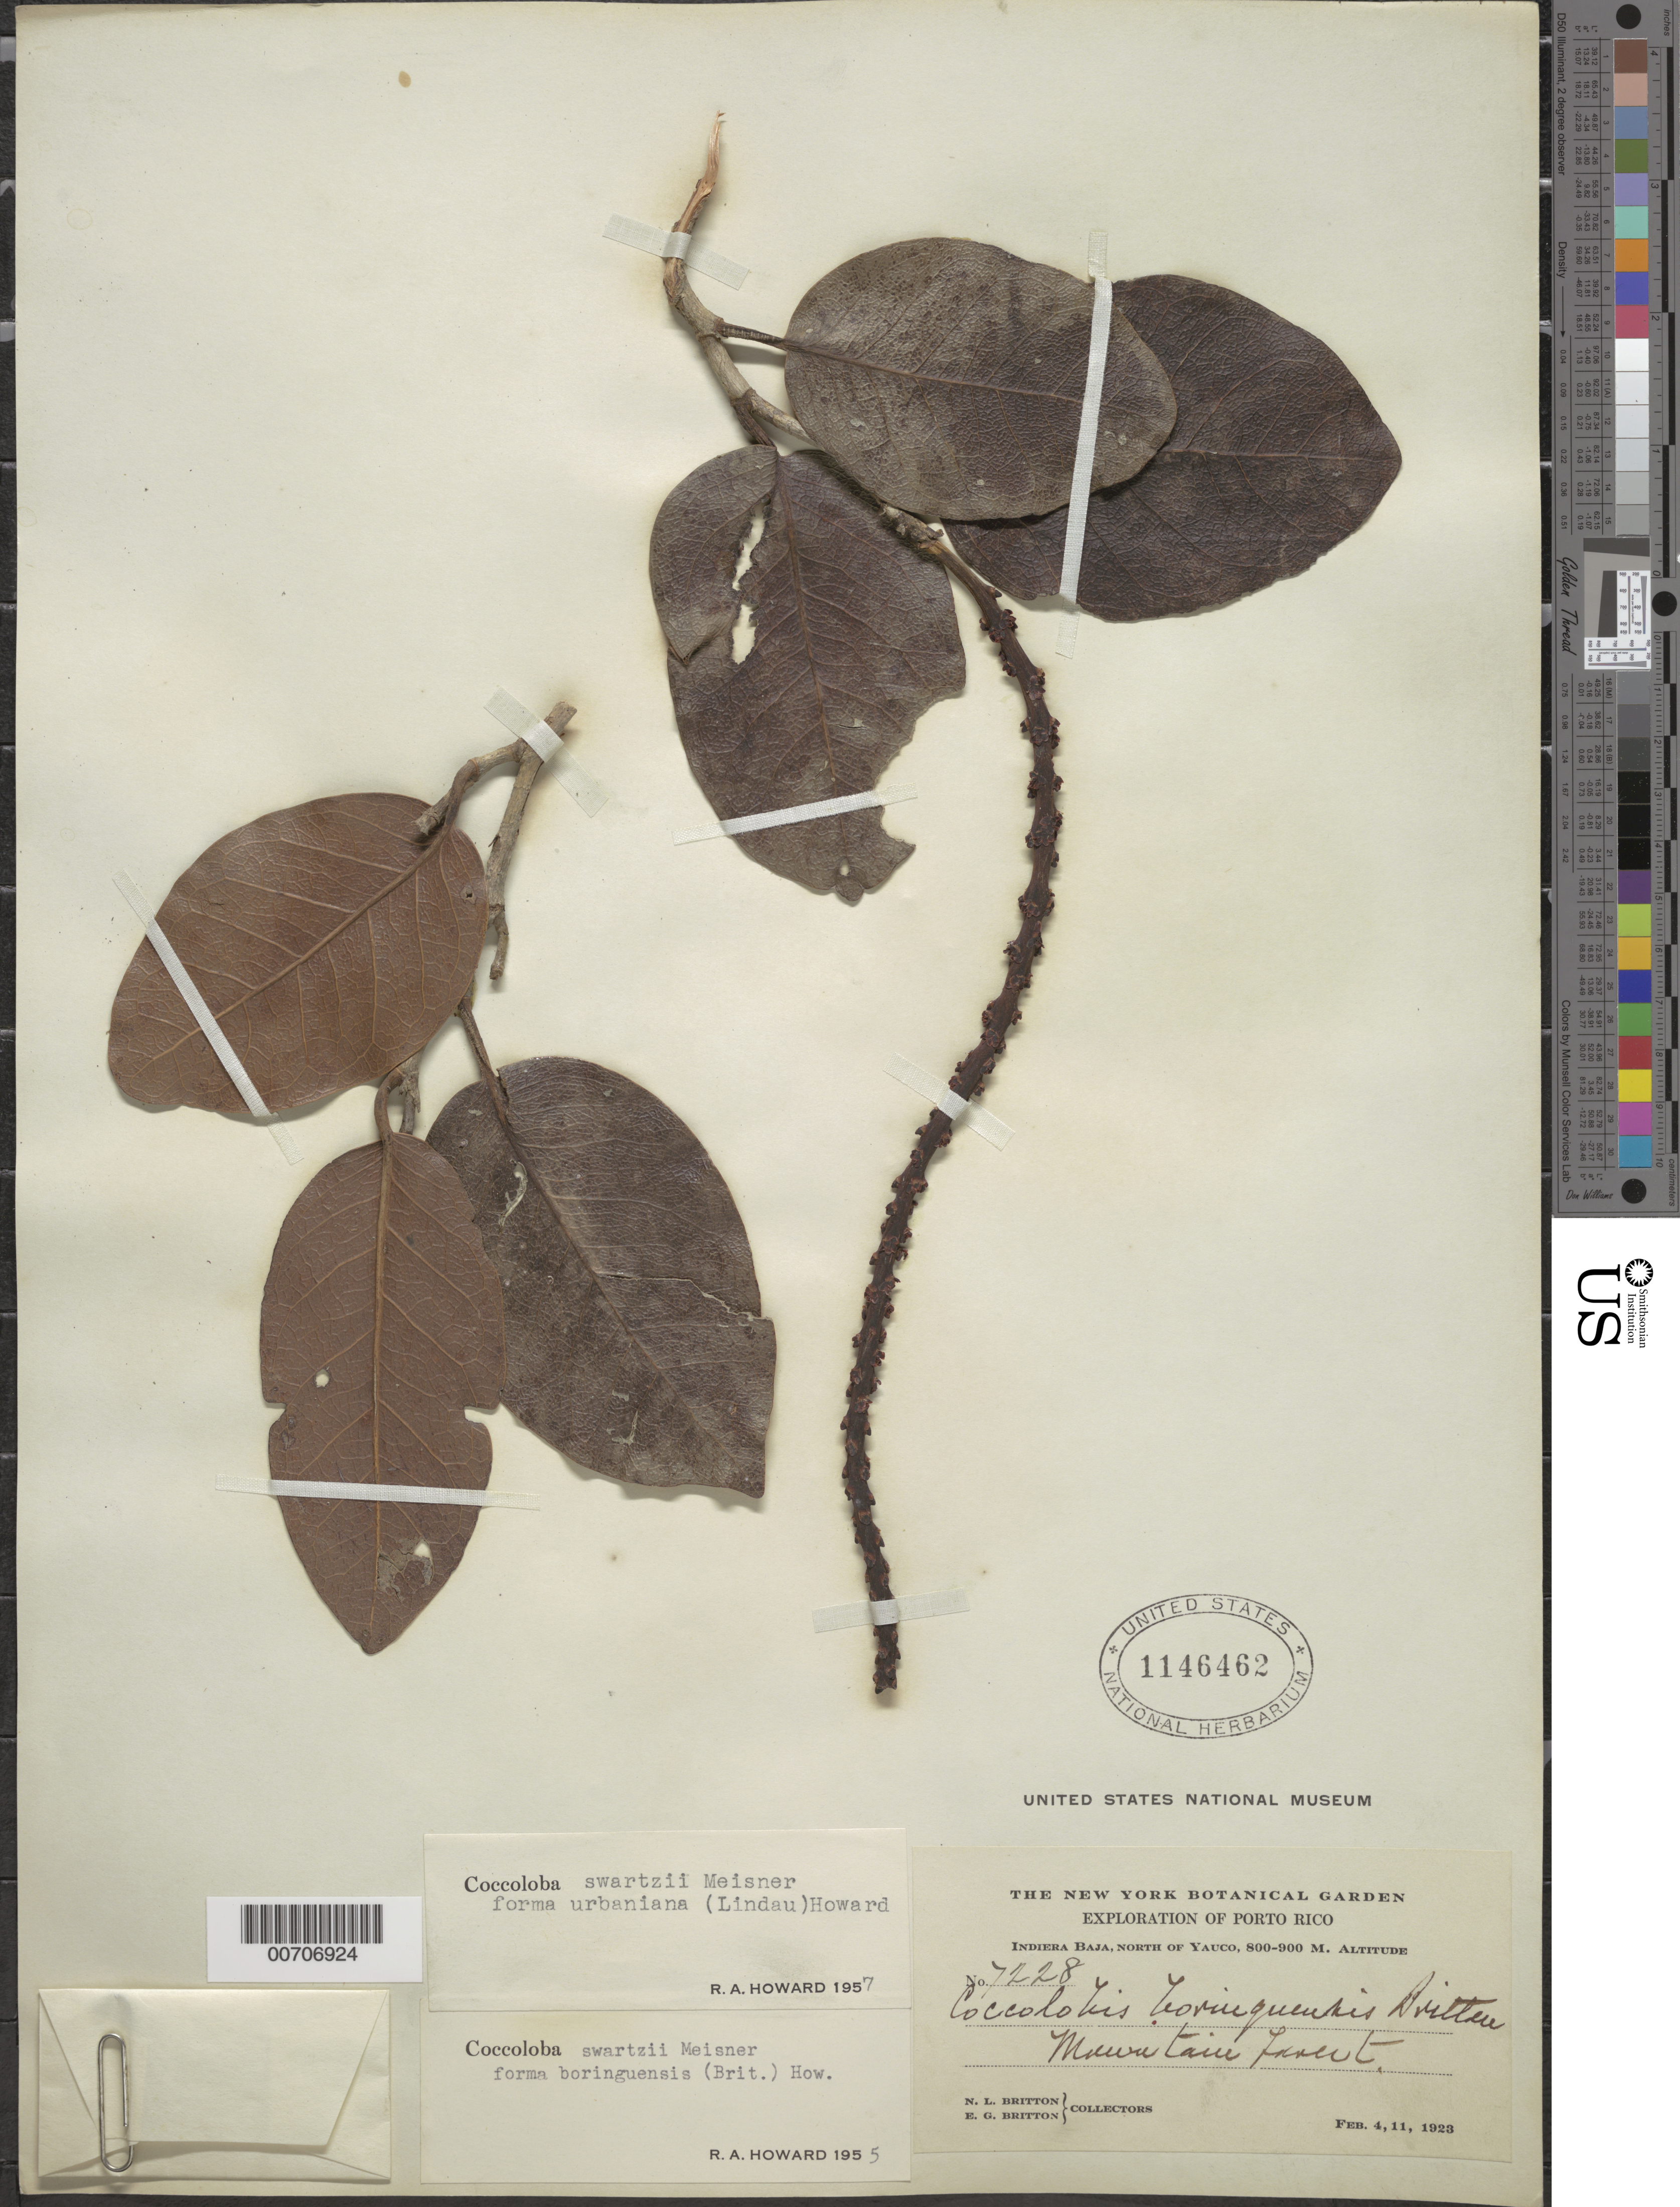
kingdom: Plantae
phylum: Tracheophyta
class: Magnoliopsida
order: Caryophyllales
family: Polygonaceae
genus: Coccoloba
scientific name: Coccoloba swartzii f. urbaniana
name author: (Linden) R.A. Howard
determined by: Howard, R. A.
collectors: N. Britton & E. G. Britton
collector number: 7228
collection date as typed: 04 Feb 1923 and 11 Feb 1923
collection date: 1923-02-04,1923-02-11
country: Puerto Rico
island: Greater Antilles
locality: Indiera Baja, N of Yauco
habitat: Mountain forest.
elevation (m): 800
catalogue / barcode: US 1146462